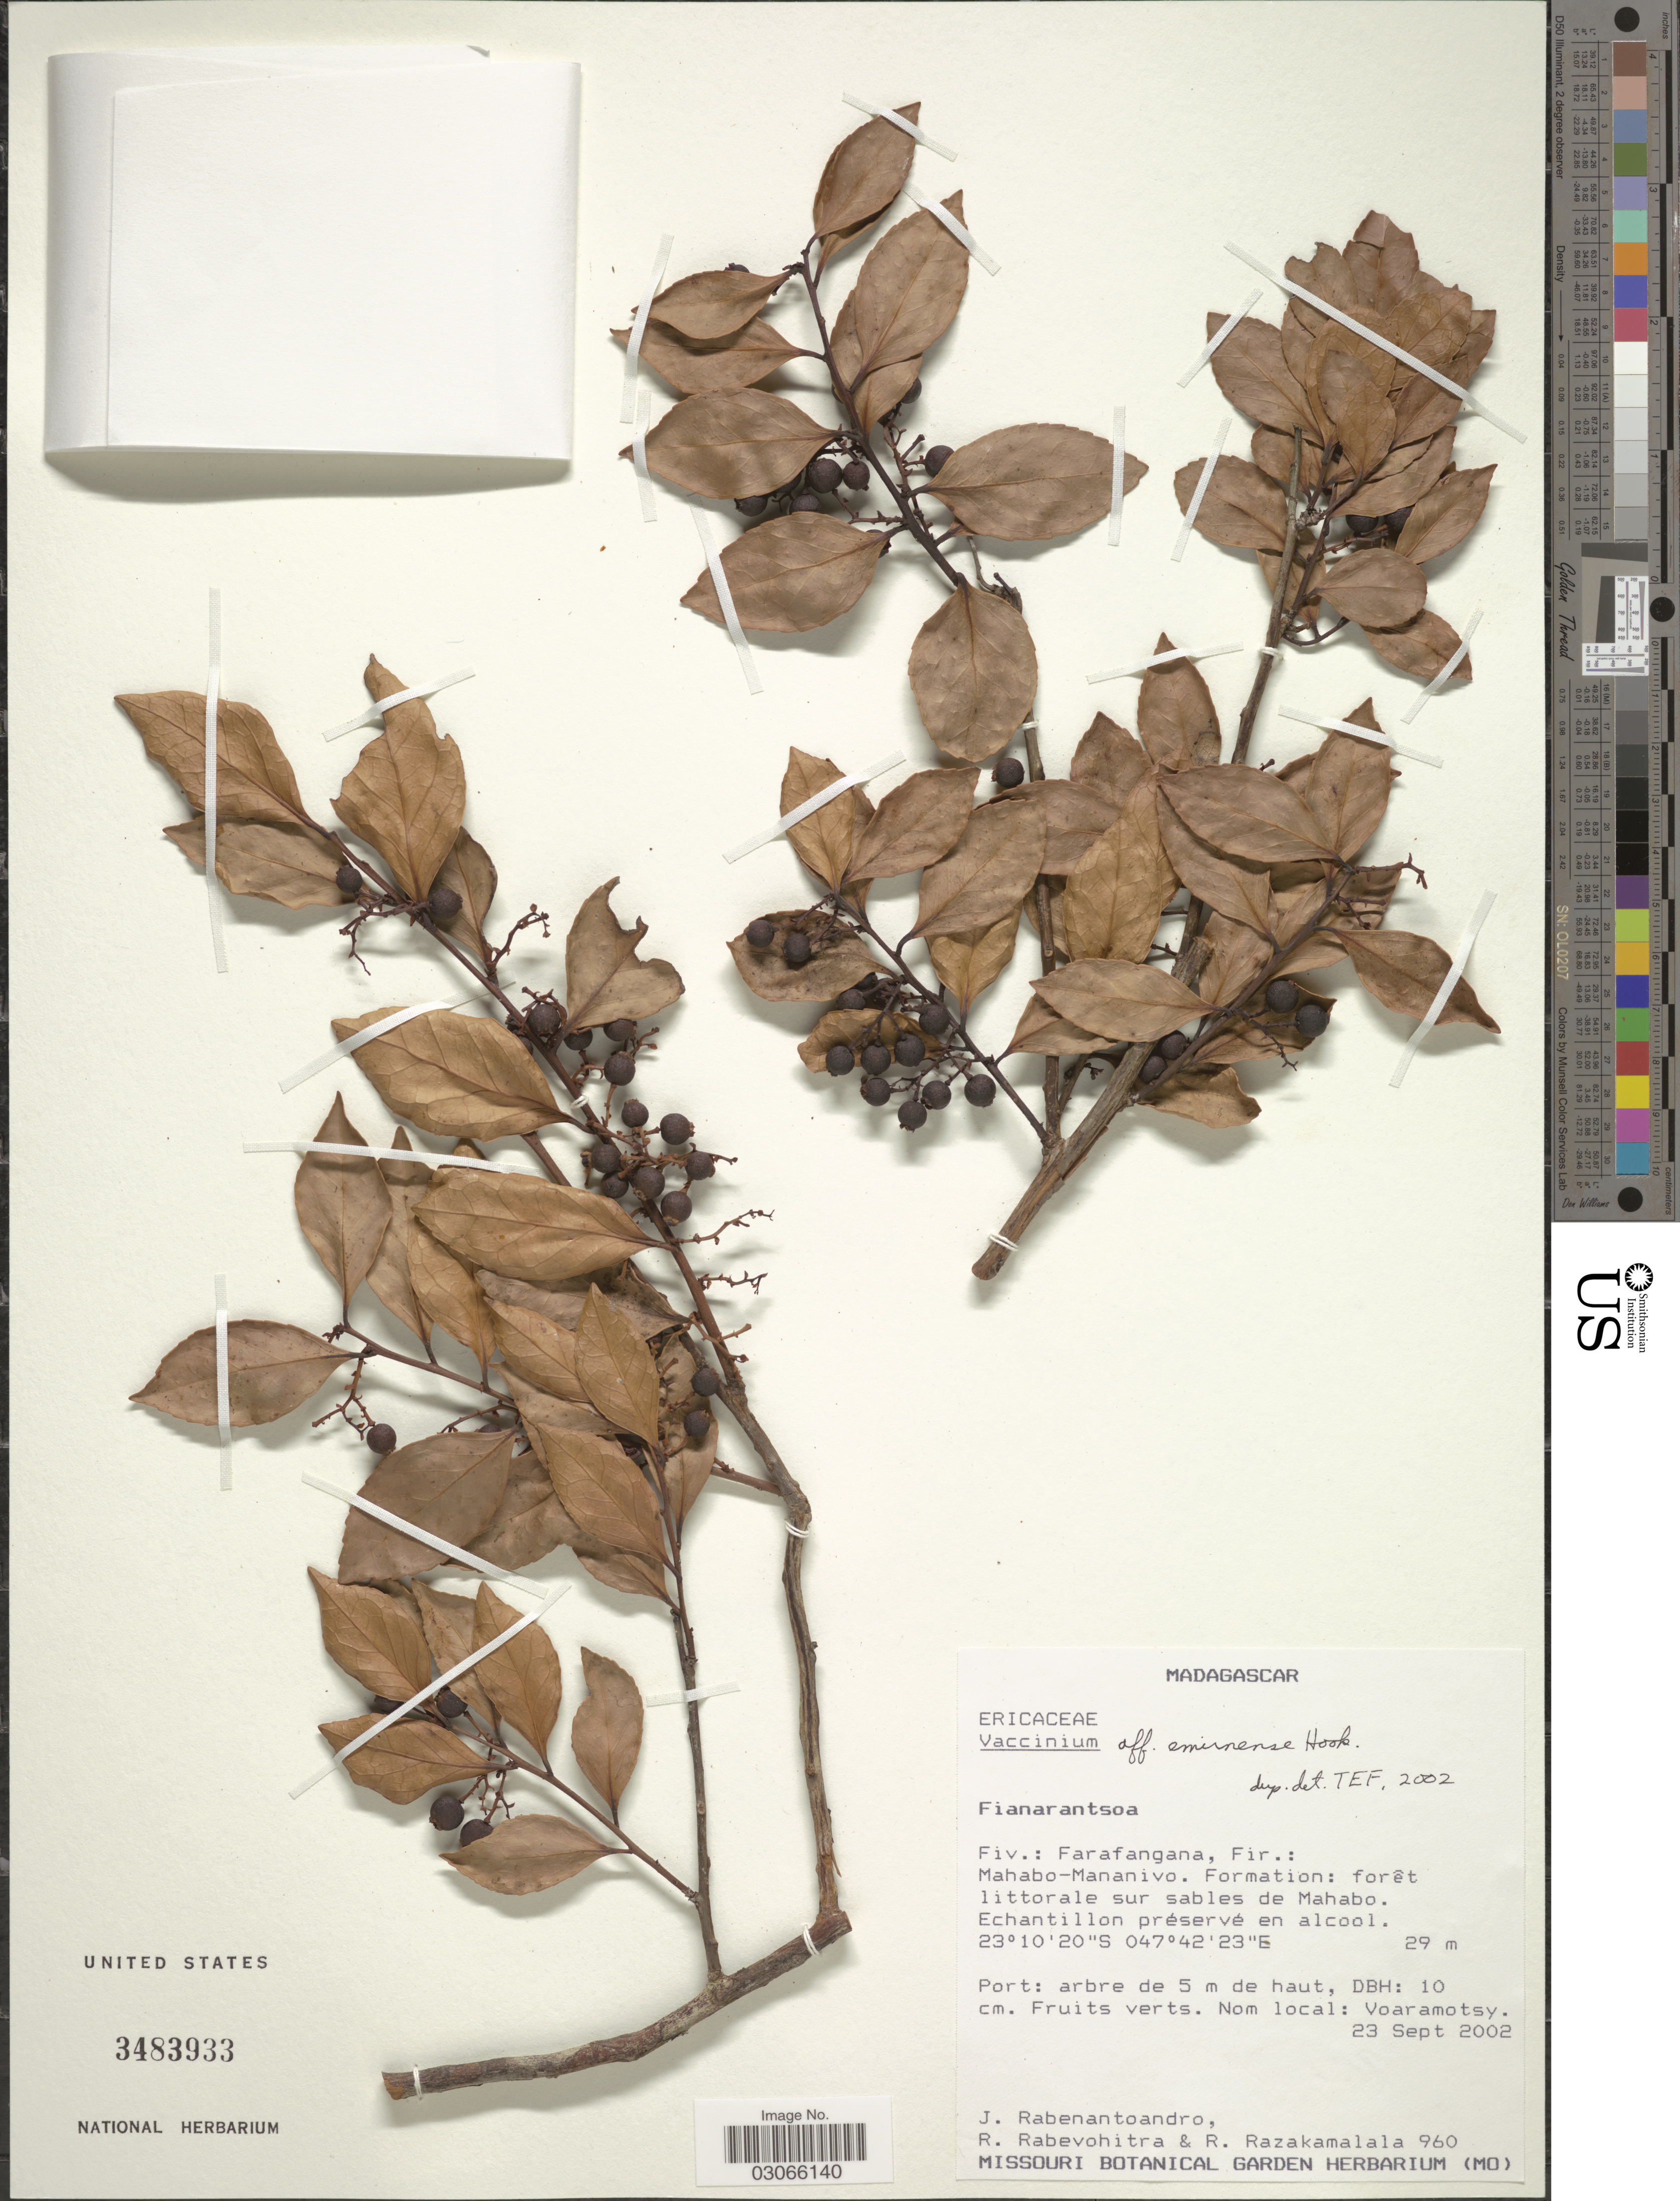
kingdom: Plantae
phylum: Tracheophyta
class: Magnoliopsida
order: Ericales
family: Ericaceae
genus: Vaccinium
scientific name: Vaccinium emirnense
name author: Hook.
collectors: J. Rabenantoandro, R. Rabevohitra & R. Razakamalala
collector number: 960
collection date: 2002-09-23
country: Madagascar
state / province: Atsimo-Atsinanana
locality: Fiv.: Farafangana, Fir.: Mahabo-Mananivo. Formation: forêt littorale sur sables de Mahabo.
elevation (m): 29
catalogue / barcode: US 3483933